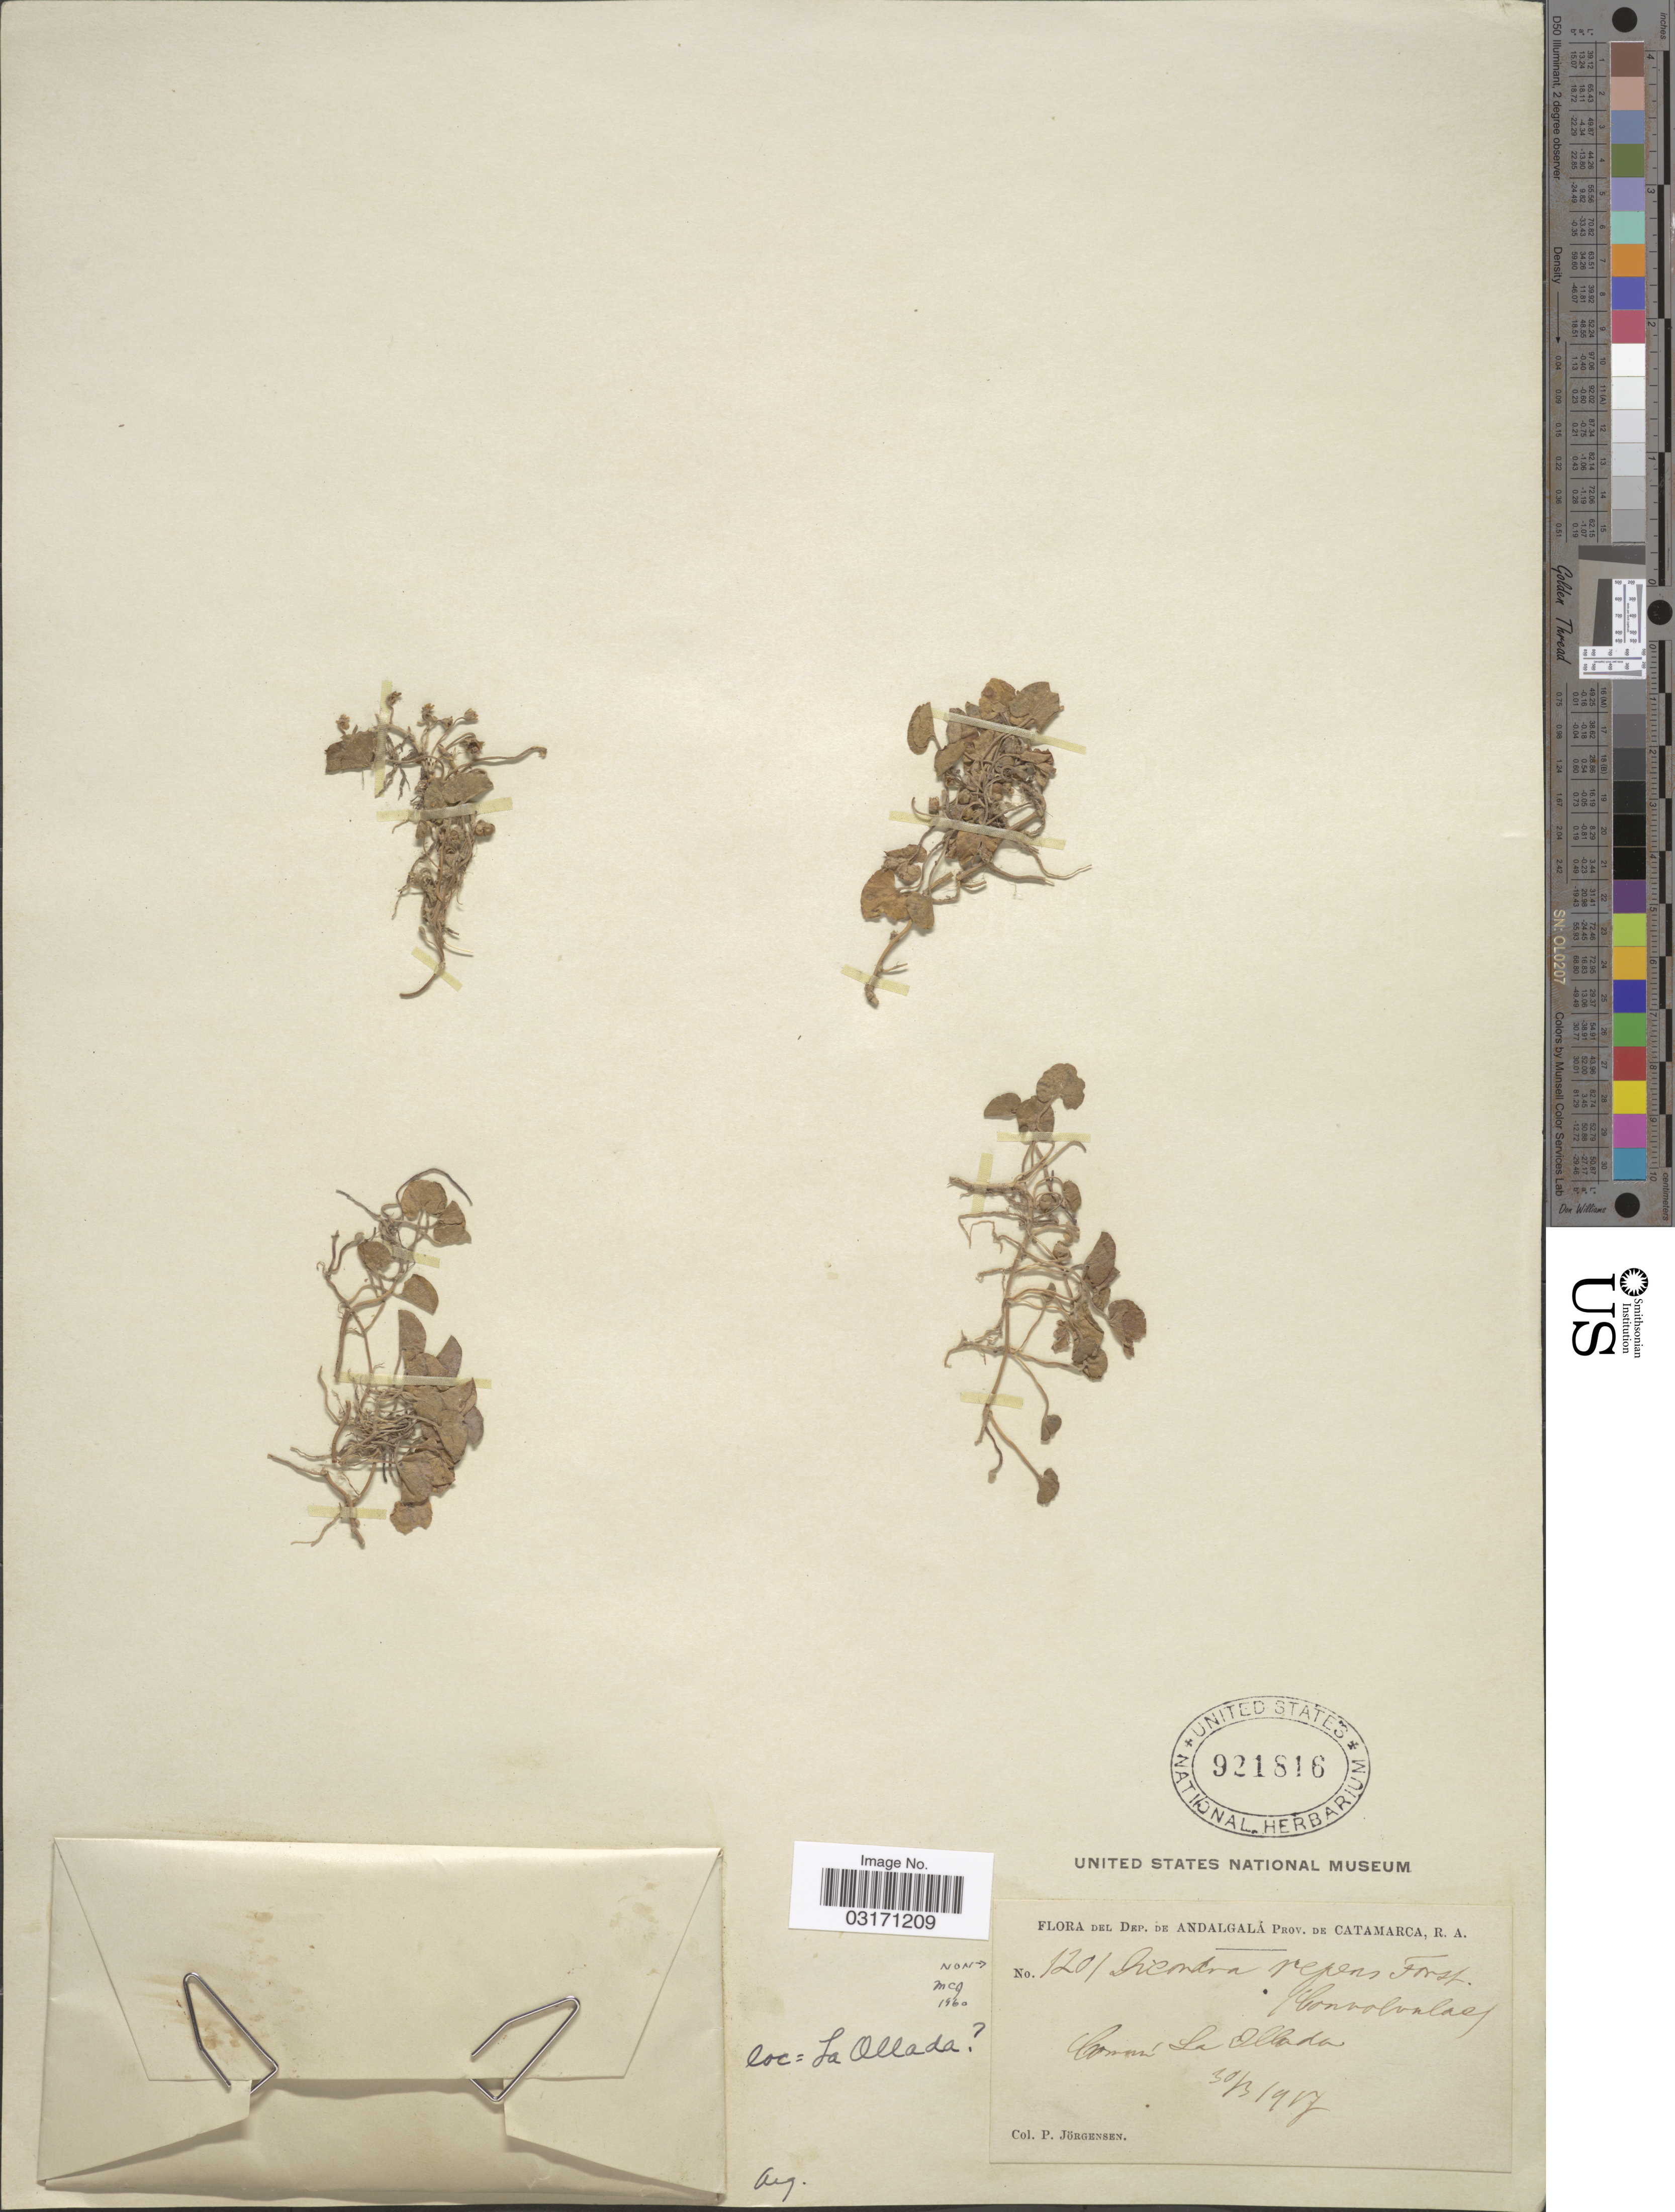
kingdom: Plantae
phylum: Tracheophyta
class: Magnoliopsida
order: Solanales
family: Convolvulaceae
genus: Dichondra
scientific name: Dichondra repens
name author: J.R. Forst. & G. Forst.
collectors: P. Jörgensen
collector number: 1201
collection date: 1917-03-30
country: Argentina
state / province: Catamarca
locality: Dep. de Andalgalá. Común La Ollada.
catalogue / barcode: US 921816